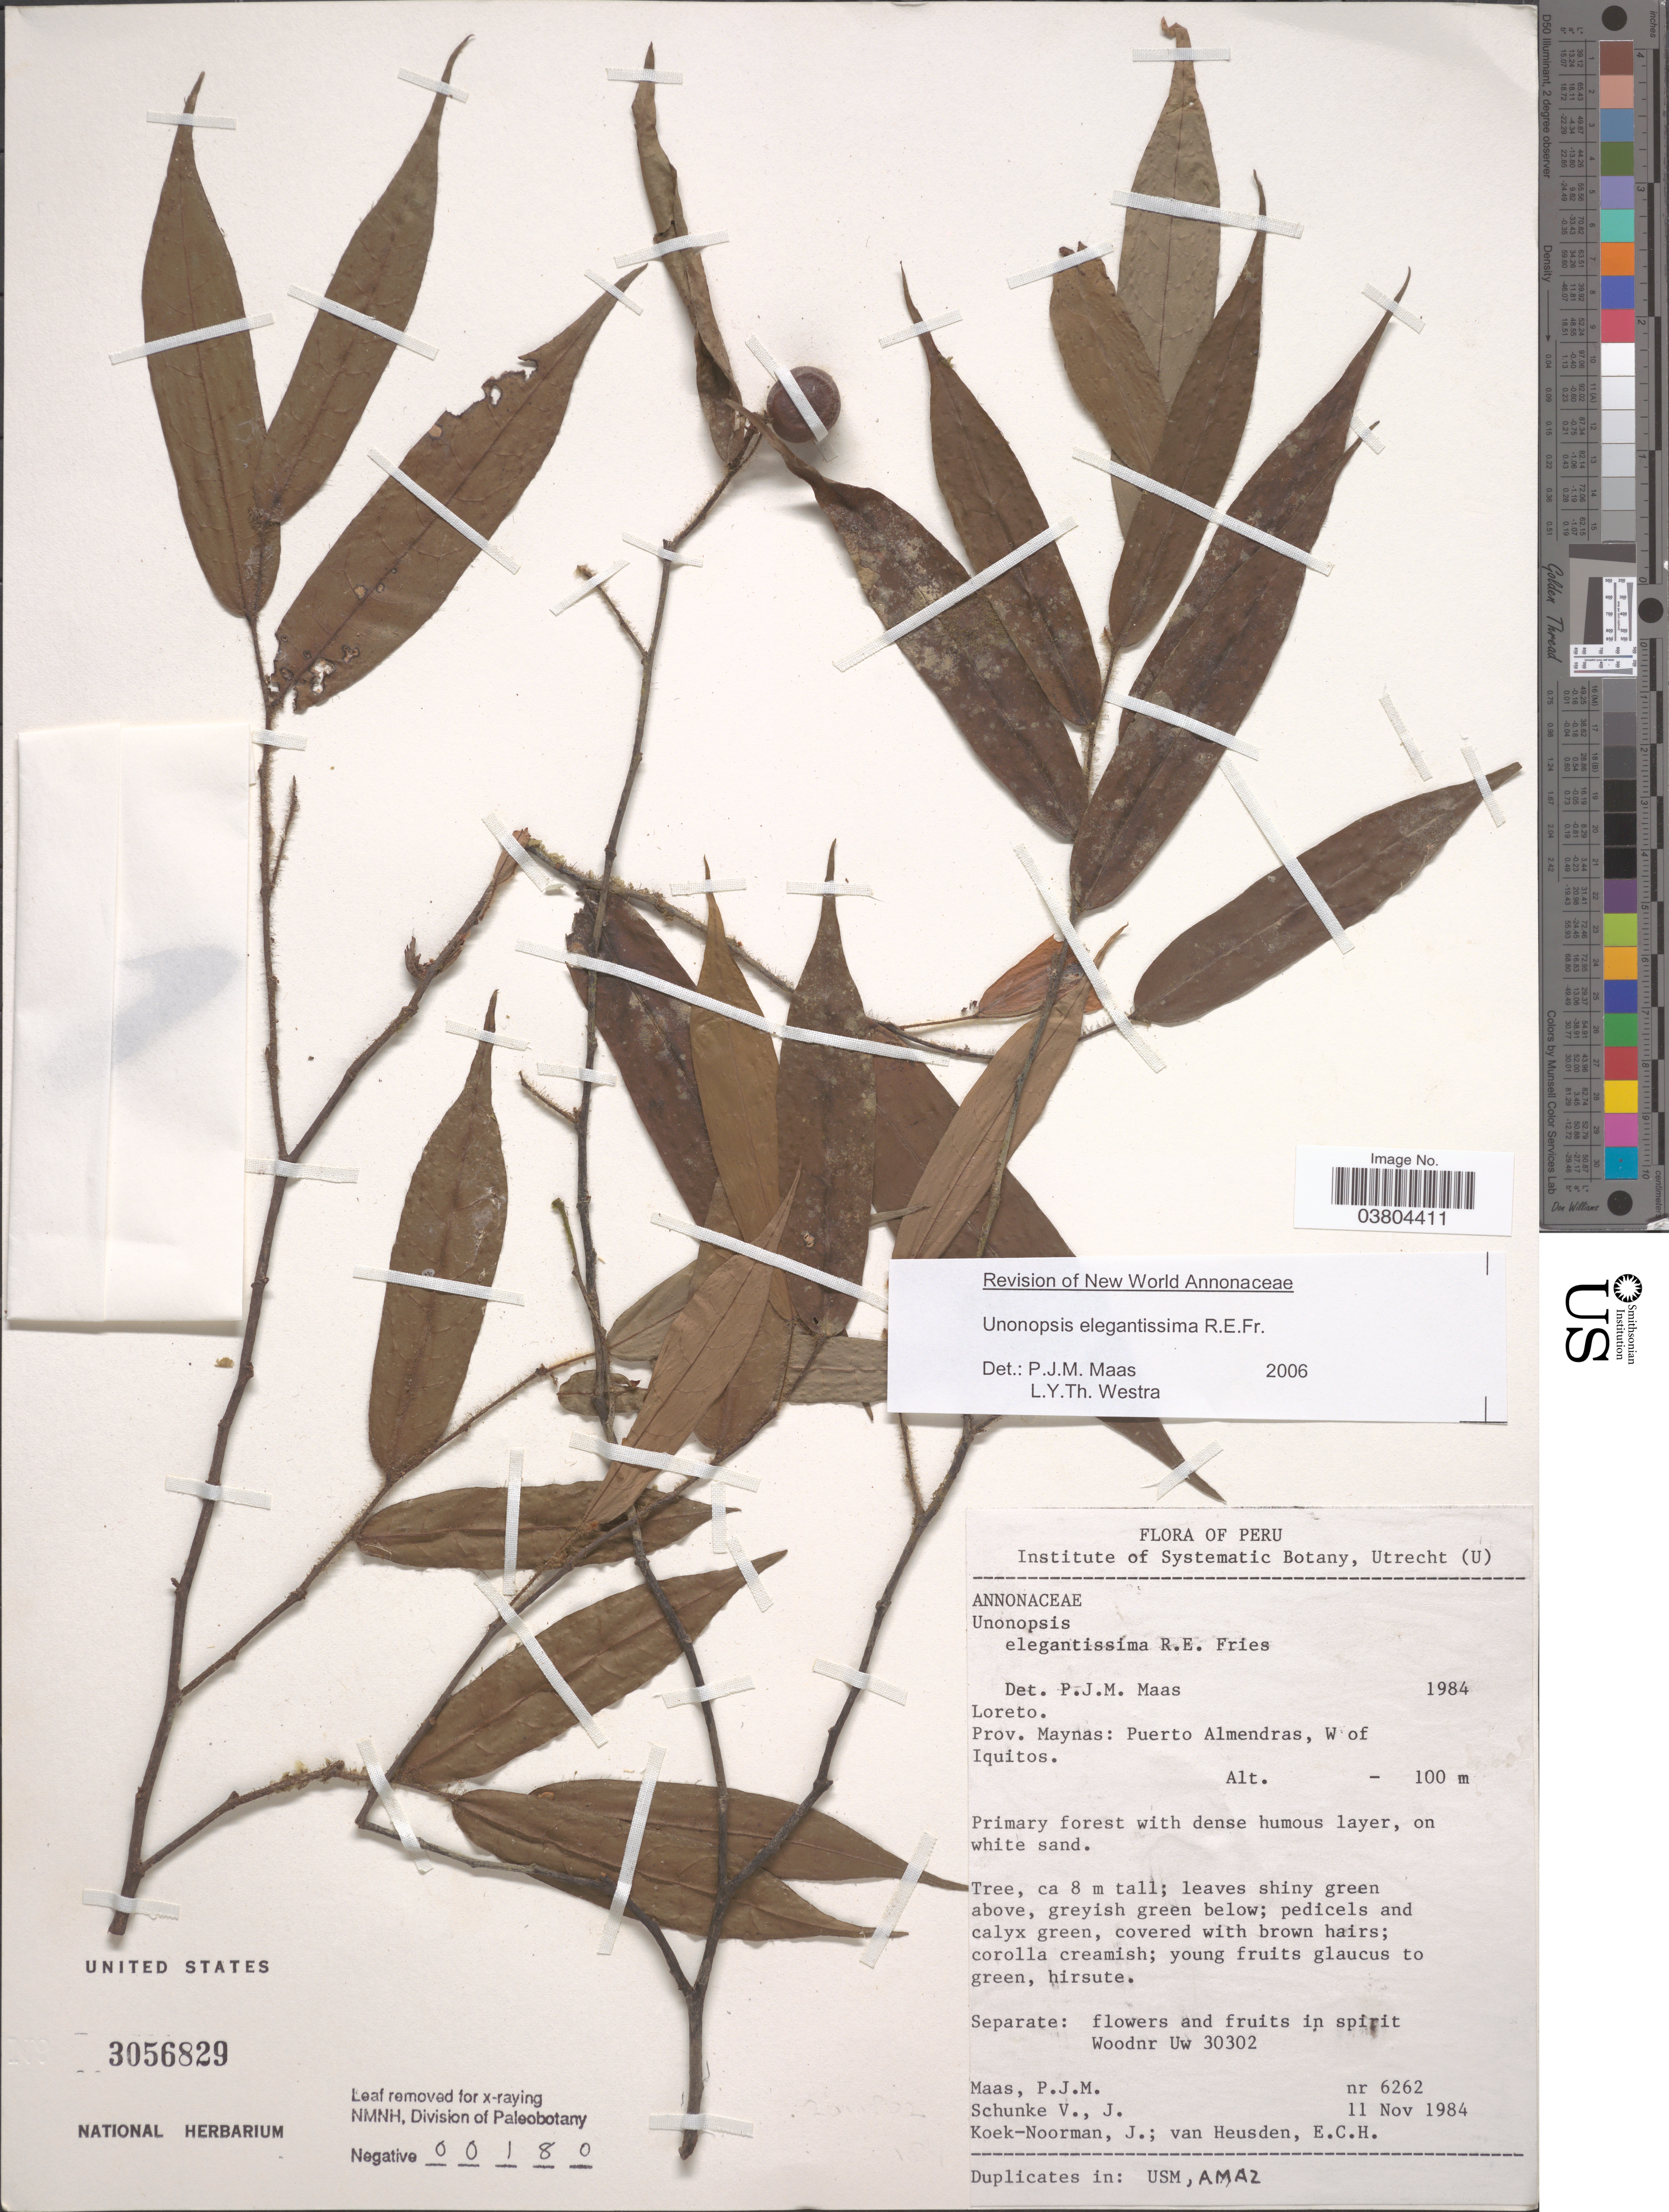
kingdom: Plantae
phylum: Tracheophyta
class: Magnoliopsida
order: Magnoliales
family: Annonaceae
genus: Unonopsis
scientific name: Unonopsis elegantissima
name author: R.E. Fr.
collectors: P. Maas, J. Schunke Vigo, J. Koek-Noorman & E. C. H. van Heusden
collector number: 6262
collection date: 1984-11-11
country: Peru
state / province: Loreto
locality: Prov. Maynas: Puerto Almendras, W of Iquitos.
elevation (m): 100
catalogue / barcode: US 3056829